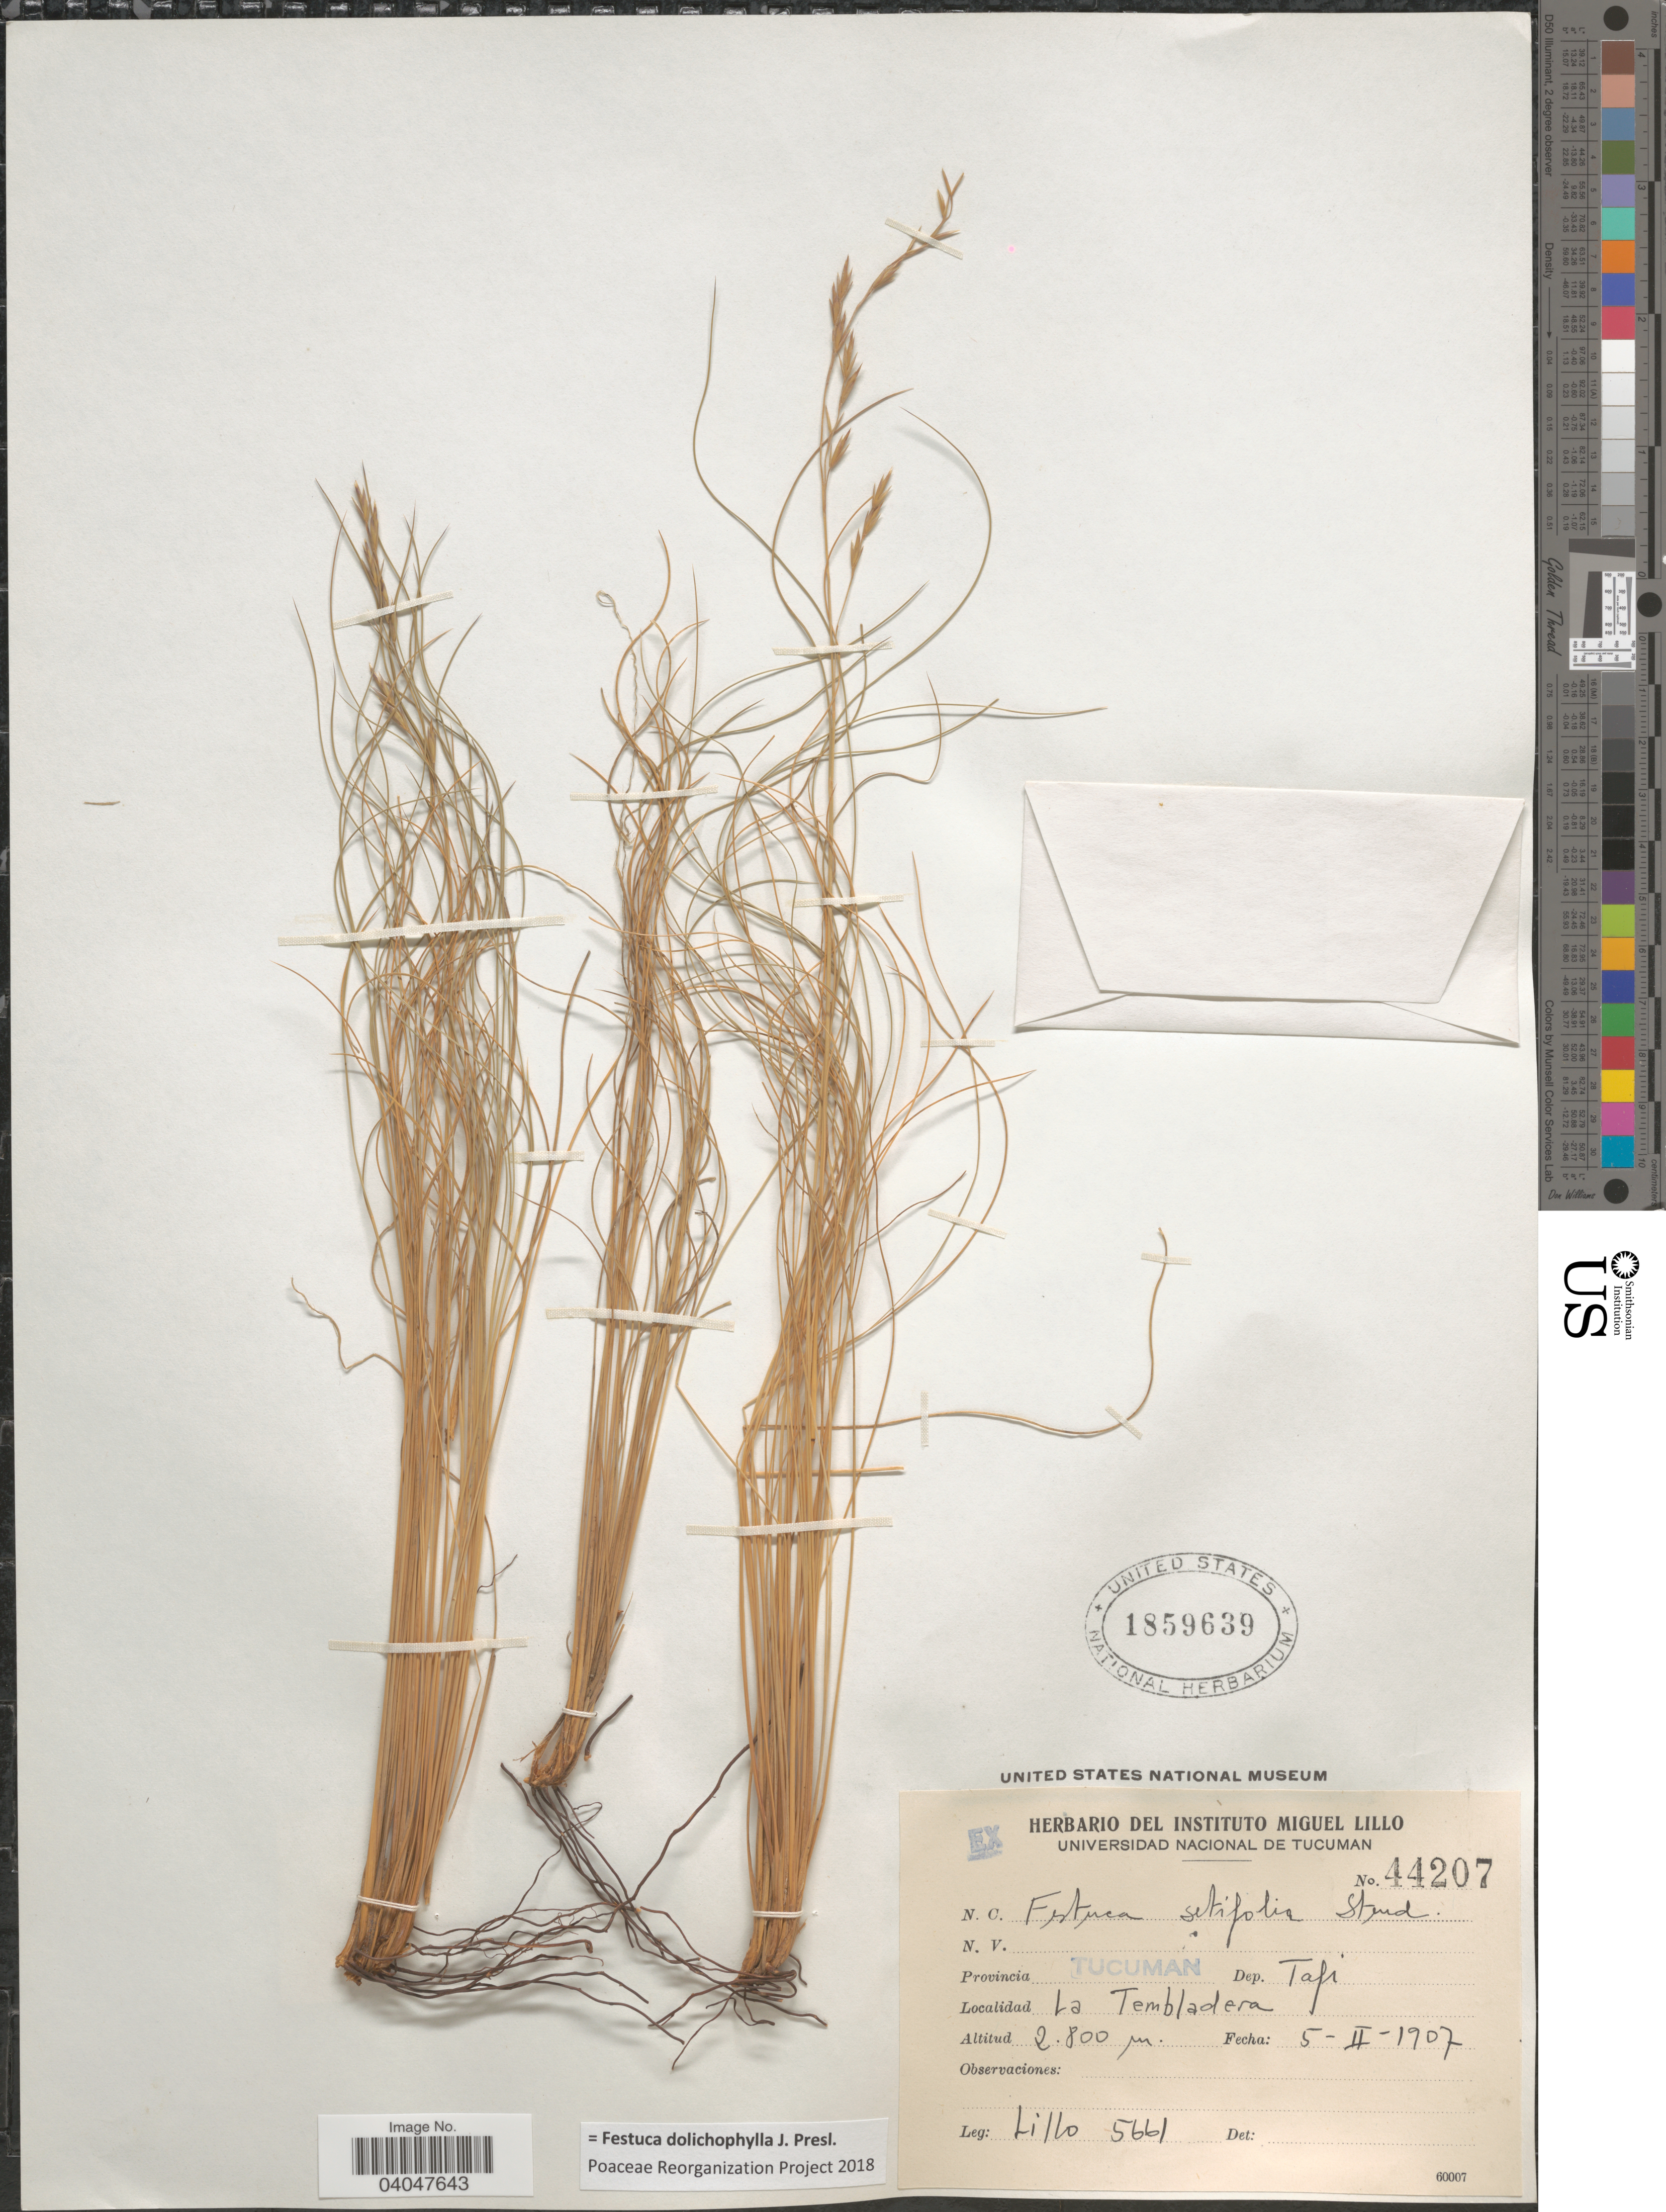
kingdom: Plantae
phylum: Tracheophyta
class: Liliopsida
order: Poales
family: Poaceae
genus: Festuca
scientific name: Festuca dolichophylla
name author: J. Presl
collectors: M. Lillo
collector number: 5661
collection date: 1907-02-05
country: Argentina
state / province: Tucuman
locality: La Tembladera. Dep. Tafí.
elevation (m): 2800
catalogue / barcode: US 1859639